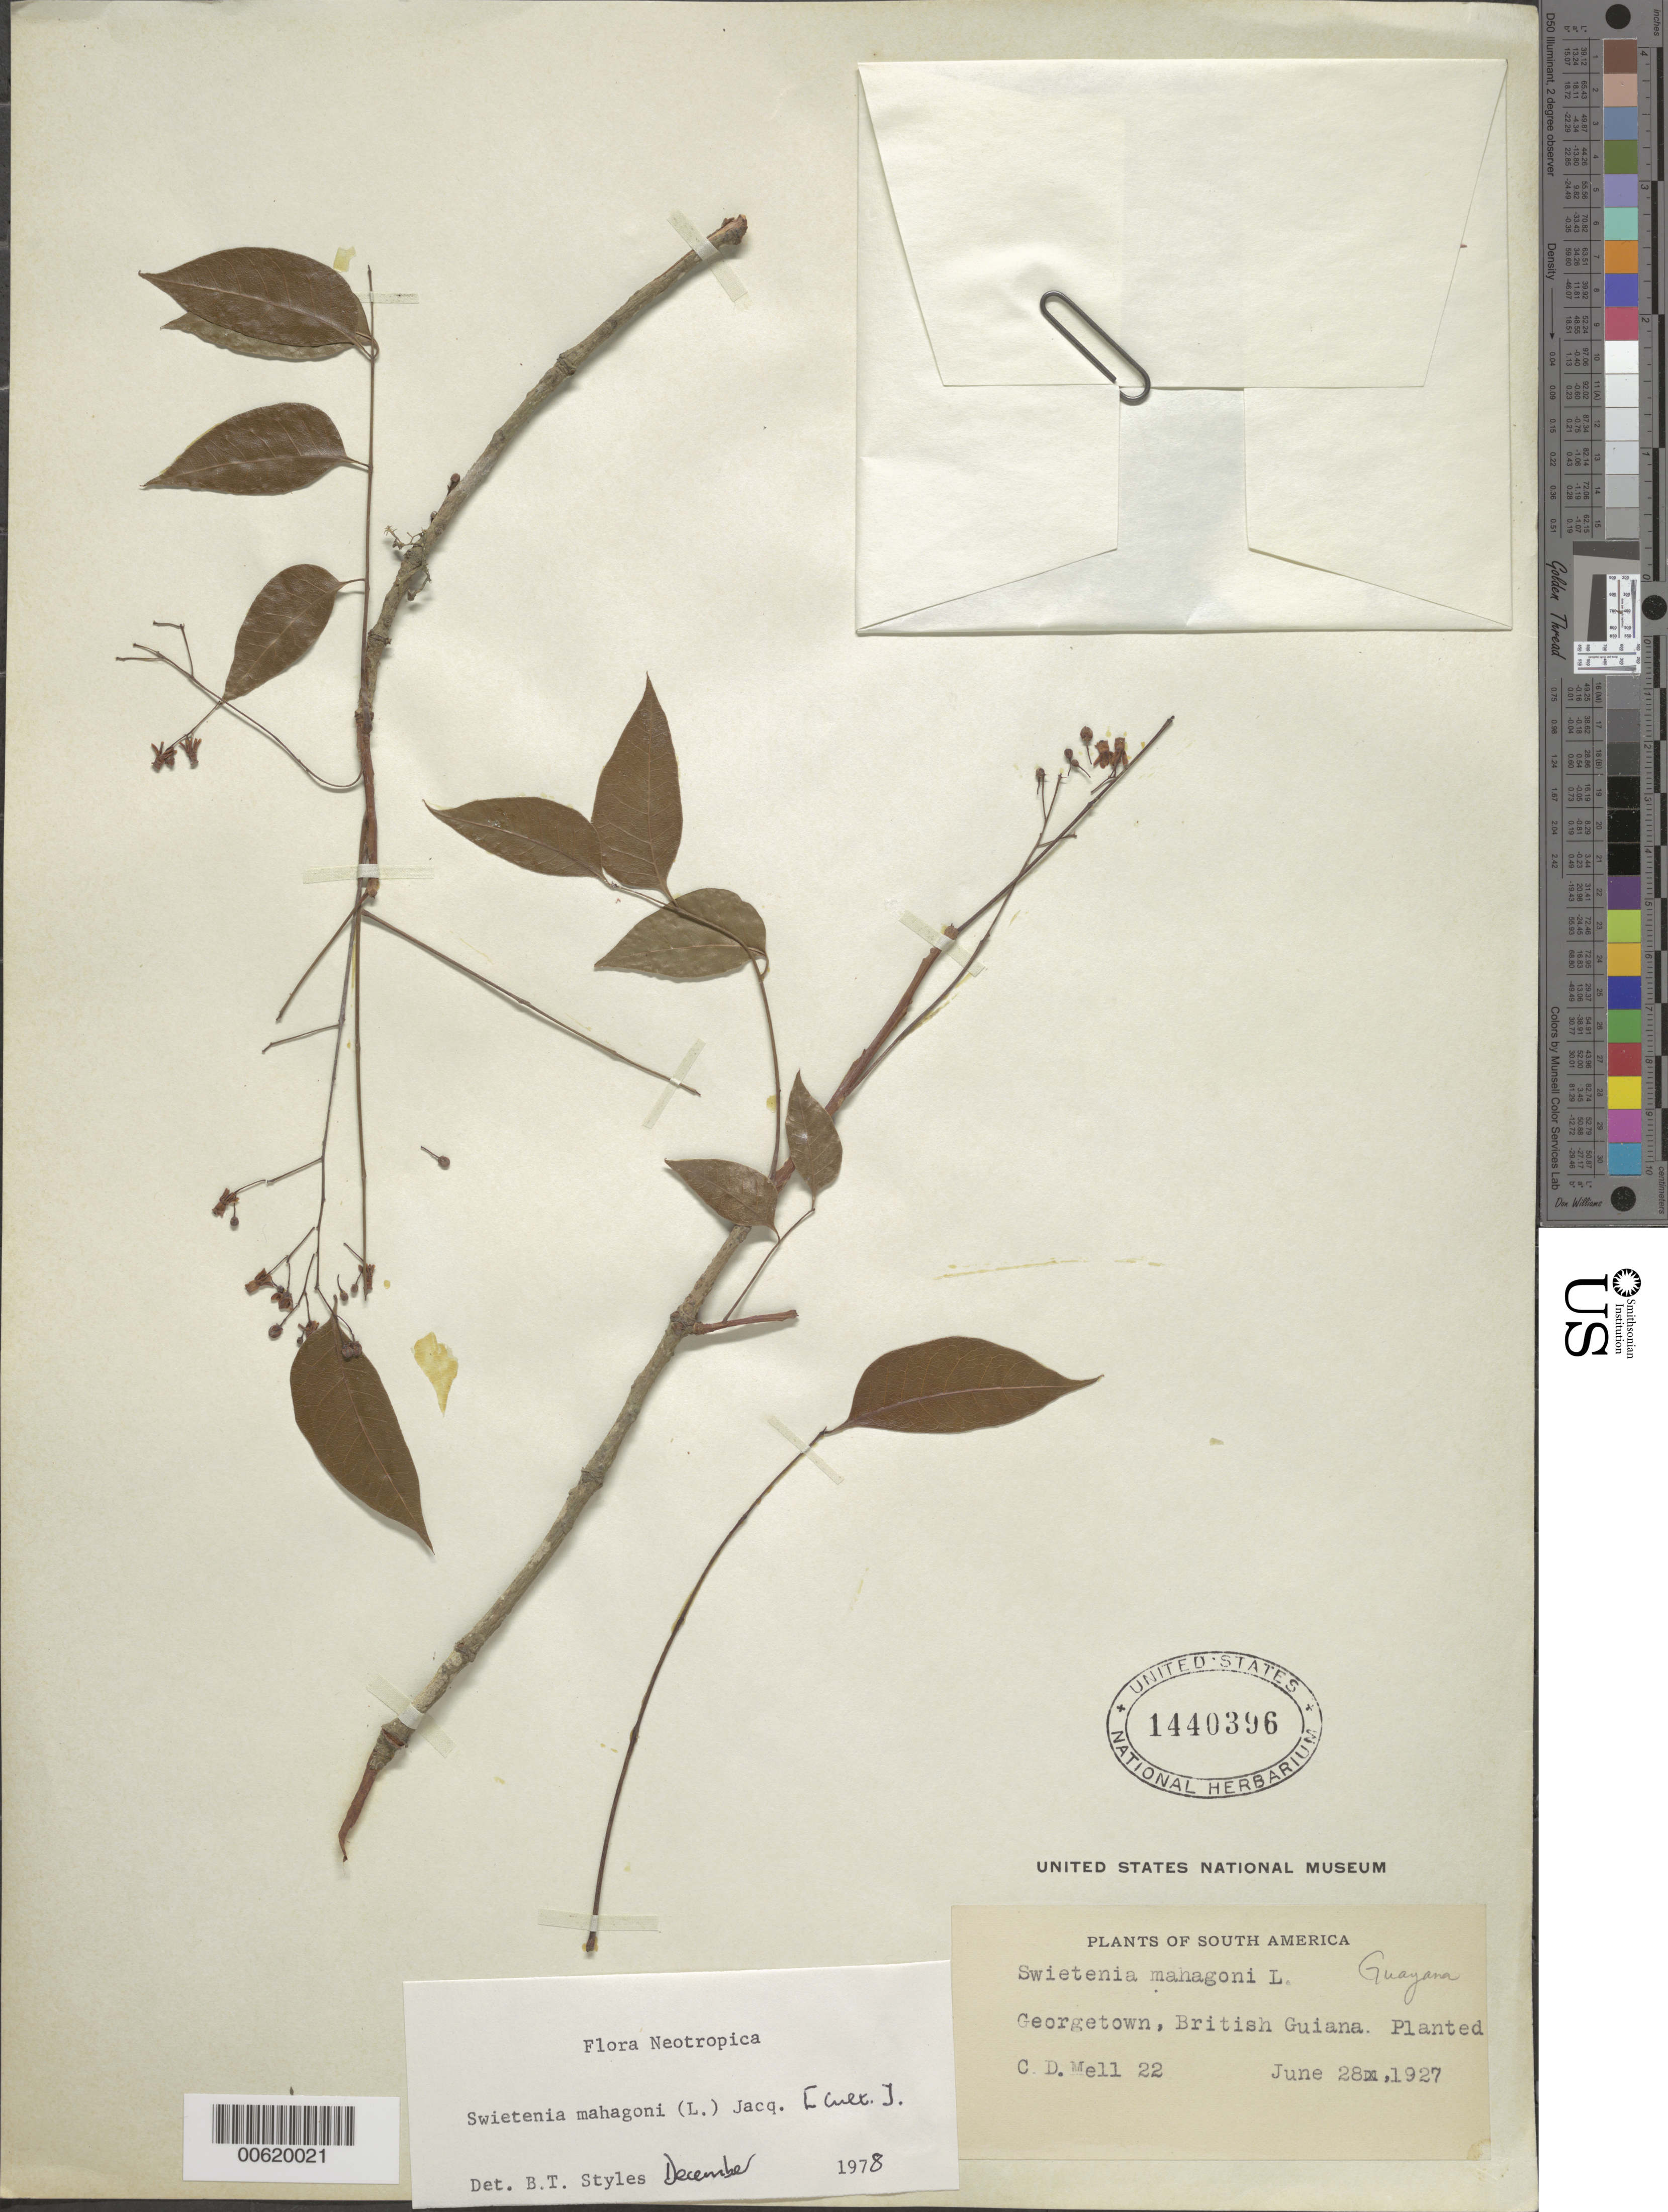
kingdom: Plantae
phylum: Tracheophyta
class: Magnoliopsida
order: Sapindales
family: Meliaceae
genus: Swietenia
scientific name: Swietenia mahagoni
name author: (L.) Jacq.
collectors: C. D. Mell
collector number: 22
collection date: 1927-06-28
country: Guyana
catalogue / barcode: US 1440396